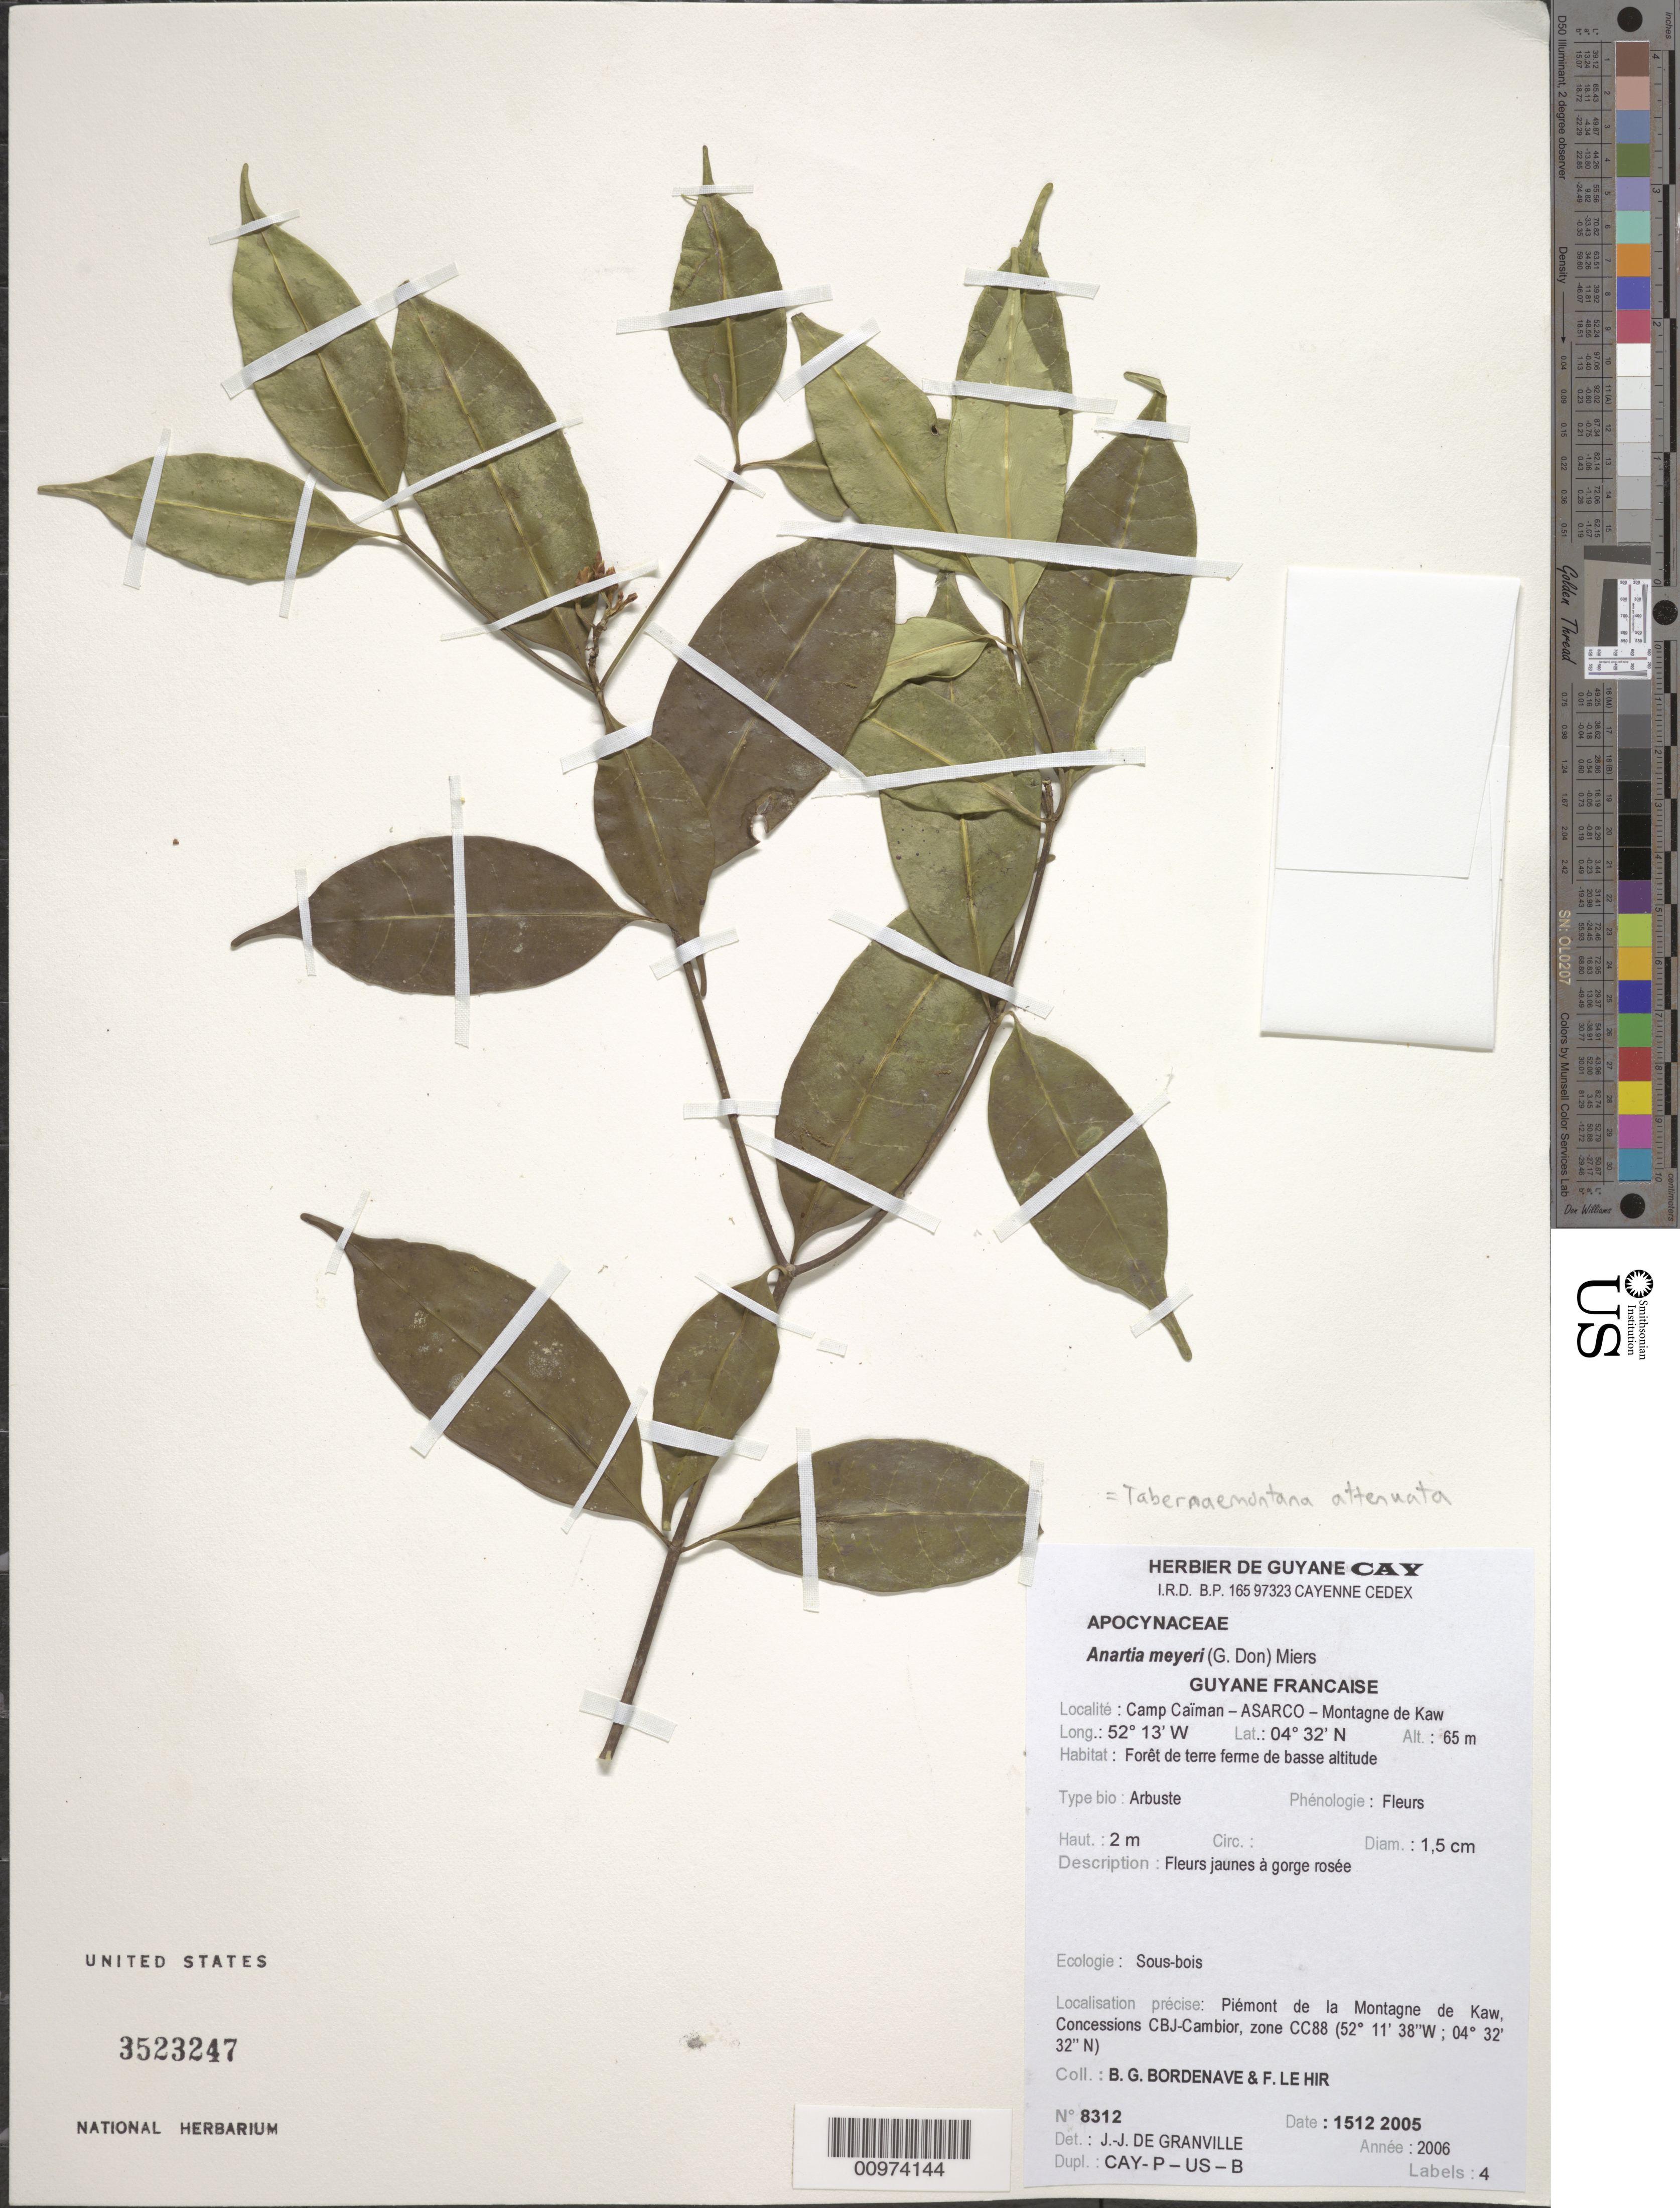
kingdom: Plantae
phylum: Tracheophyta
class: Magnoliopsida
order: Gentianales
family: Apocynaceae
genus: Anartia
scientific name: Anartia meyeri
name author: (G. Mey. ex G. Don) Miers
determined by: Granville, J. J. de, (CAY), Institut de Recherche pour le Developpement (IRD) (FRENCH GUIANA)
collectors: B. Bordenave & F. Le Hir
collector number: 8312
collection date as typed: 15-Dec-05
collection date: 2005-12-15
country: Suriname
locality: Camp Caïman, ASARCO, Montagne de Kaw. Piemont de la Montagne de Kaw, Concessions CBJ-Cambior, zone CC88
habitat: Foret de terre ferme de basse altitude; sous-bois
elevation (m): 65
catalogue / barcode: US 3523247